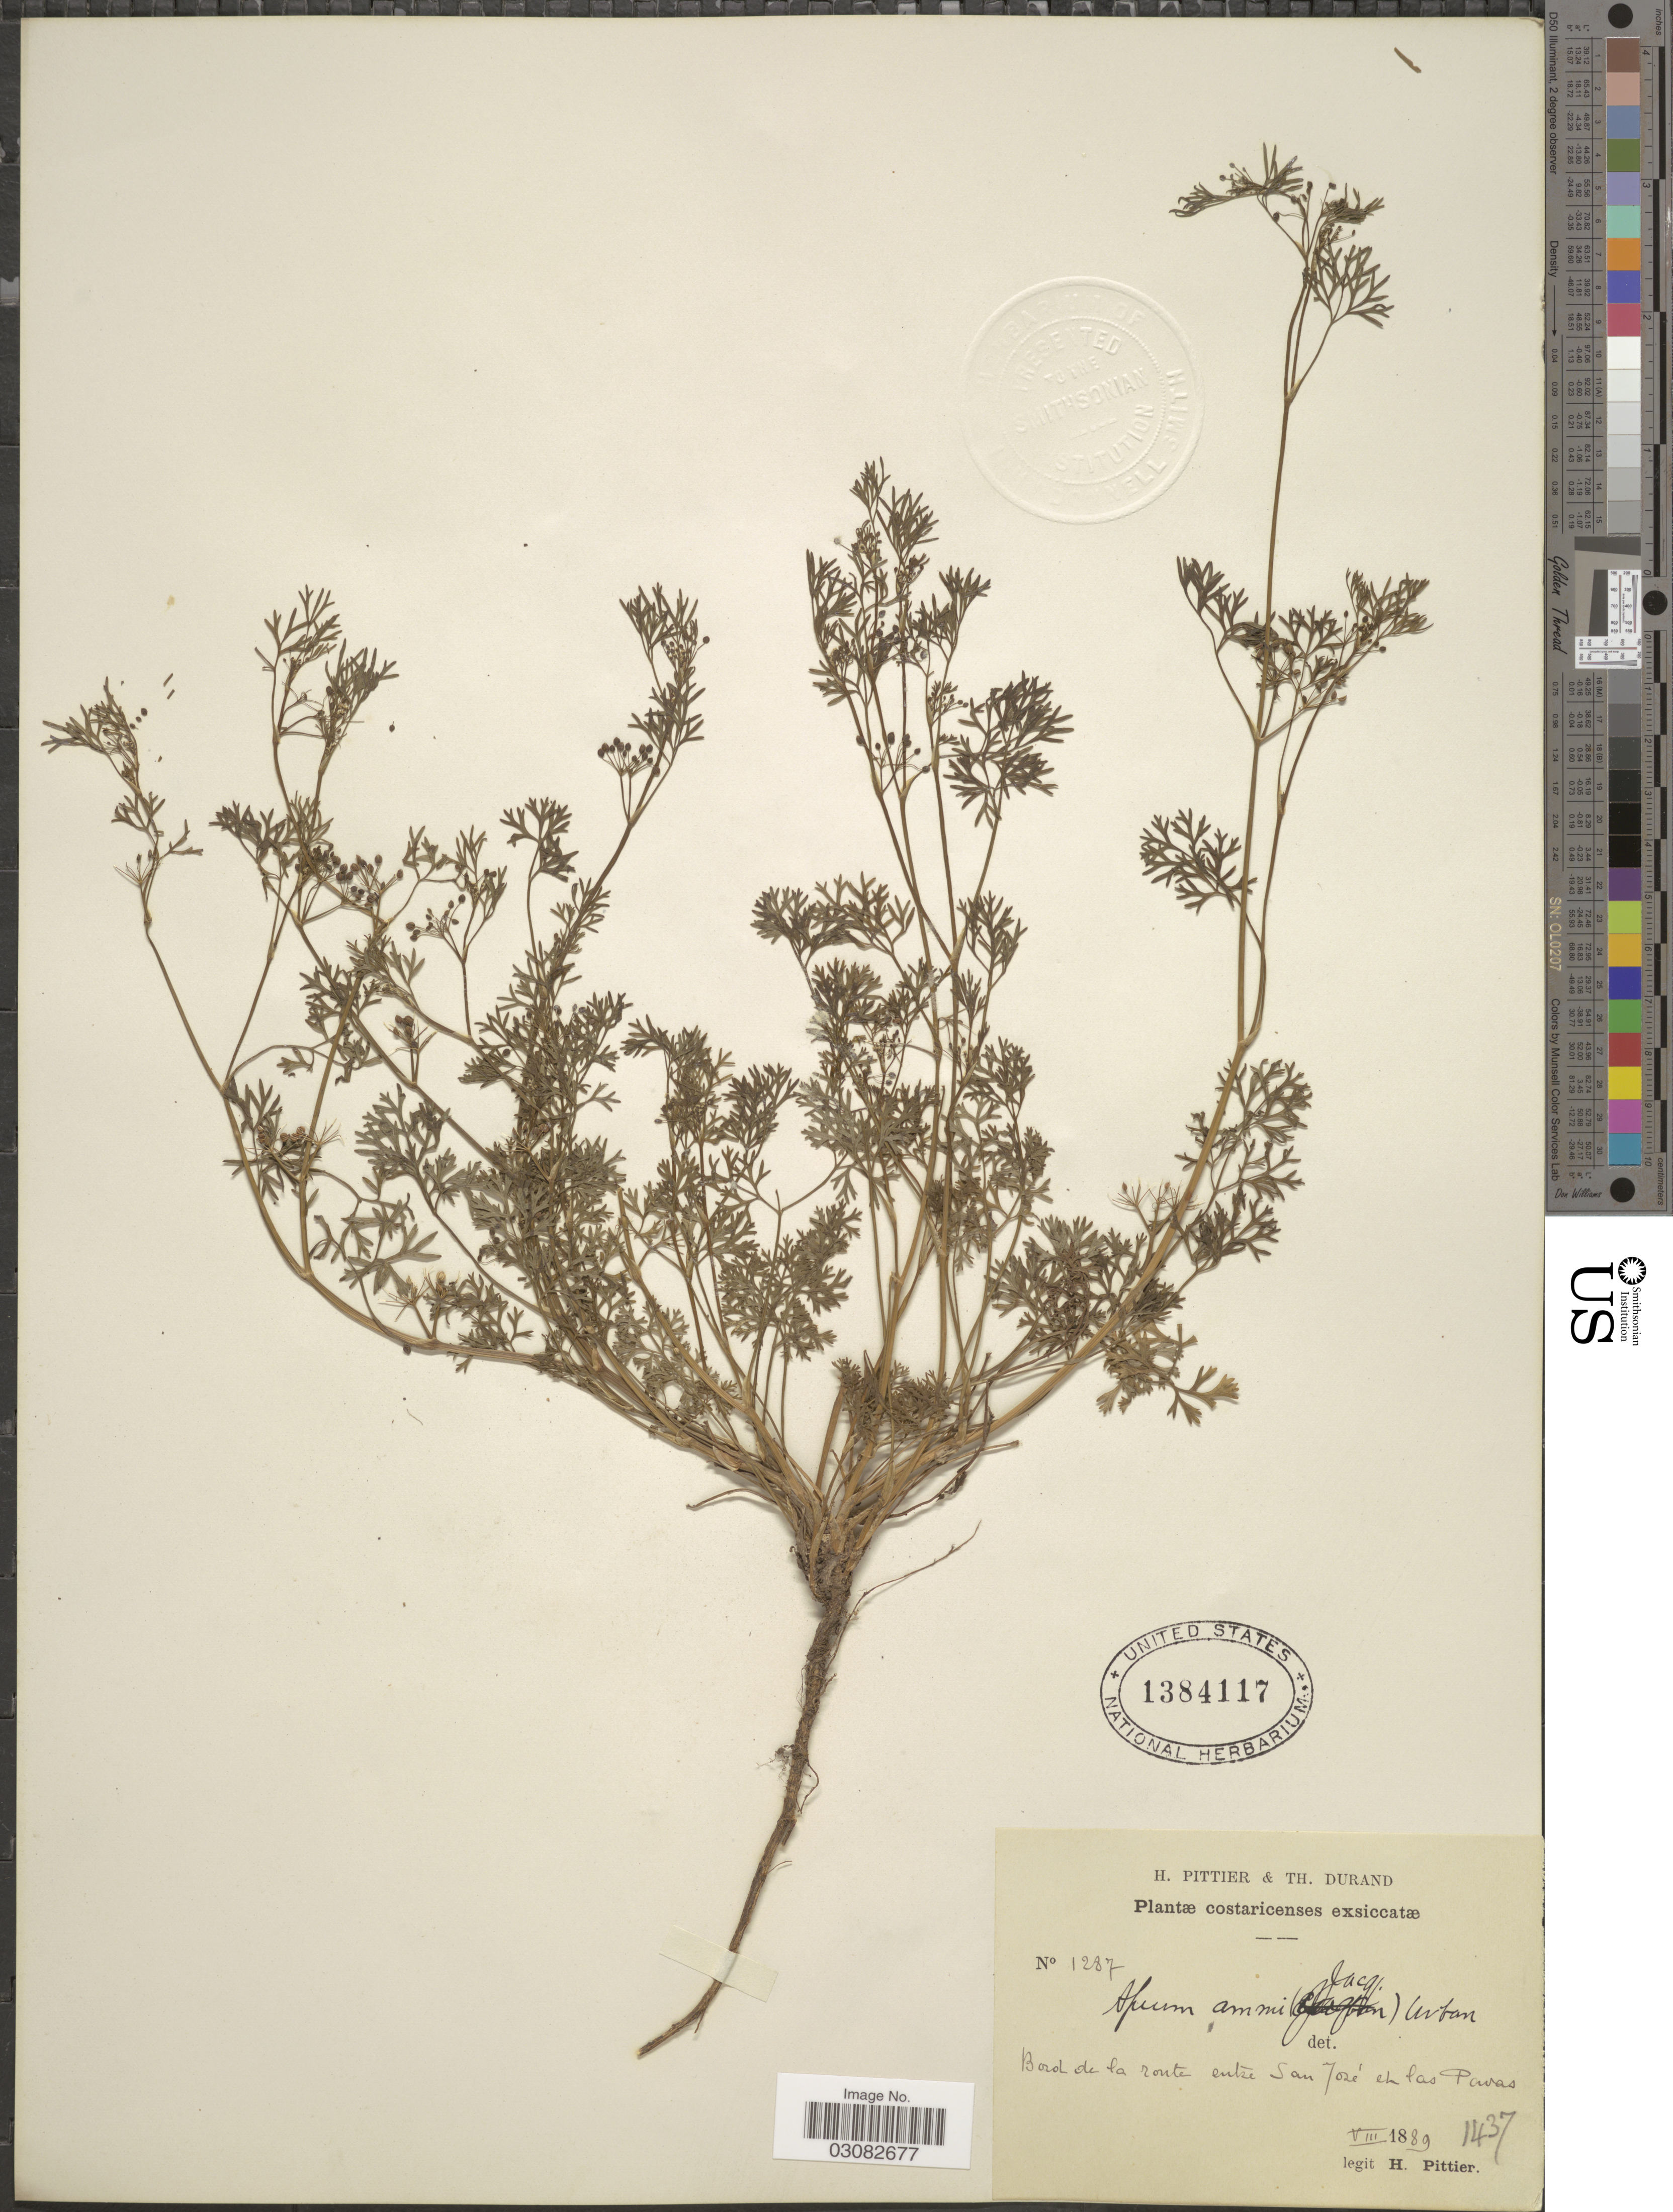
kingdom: Plantae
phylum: Tracheophyta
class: Magnoliopsida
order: Apiales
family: Apiaceae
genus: Apium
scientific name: Apium ammi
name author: (Jacq.) Urb.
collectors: H. F. Pittier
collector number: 1287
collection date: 1889-08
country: Costa Rica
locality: Bord de la route entre San José et Las Pavas.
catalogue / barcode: US 1384117